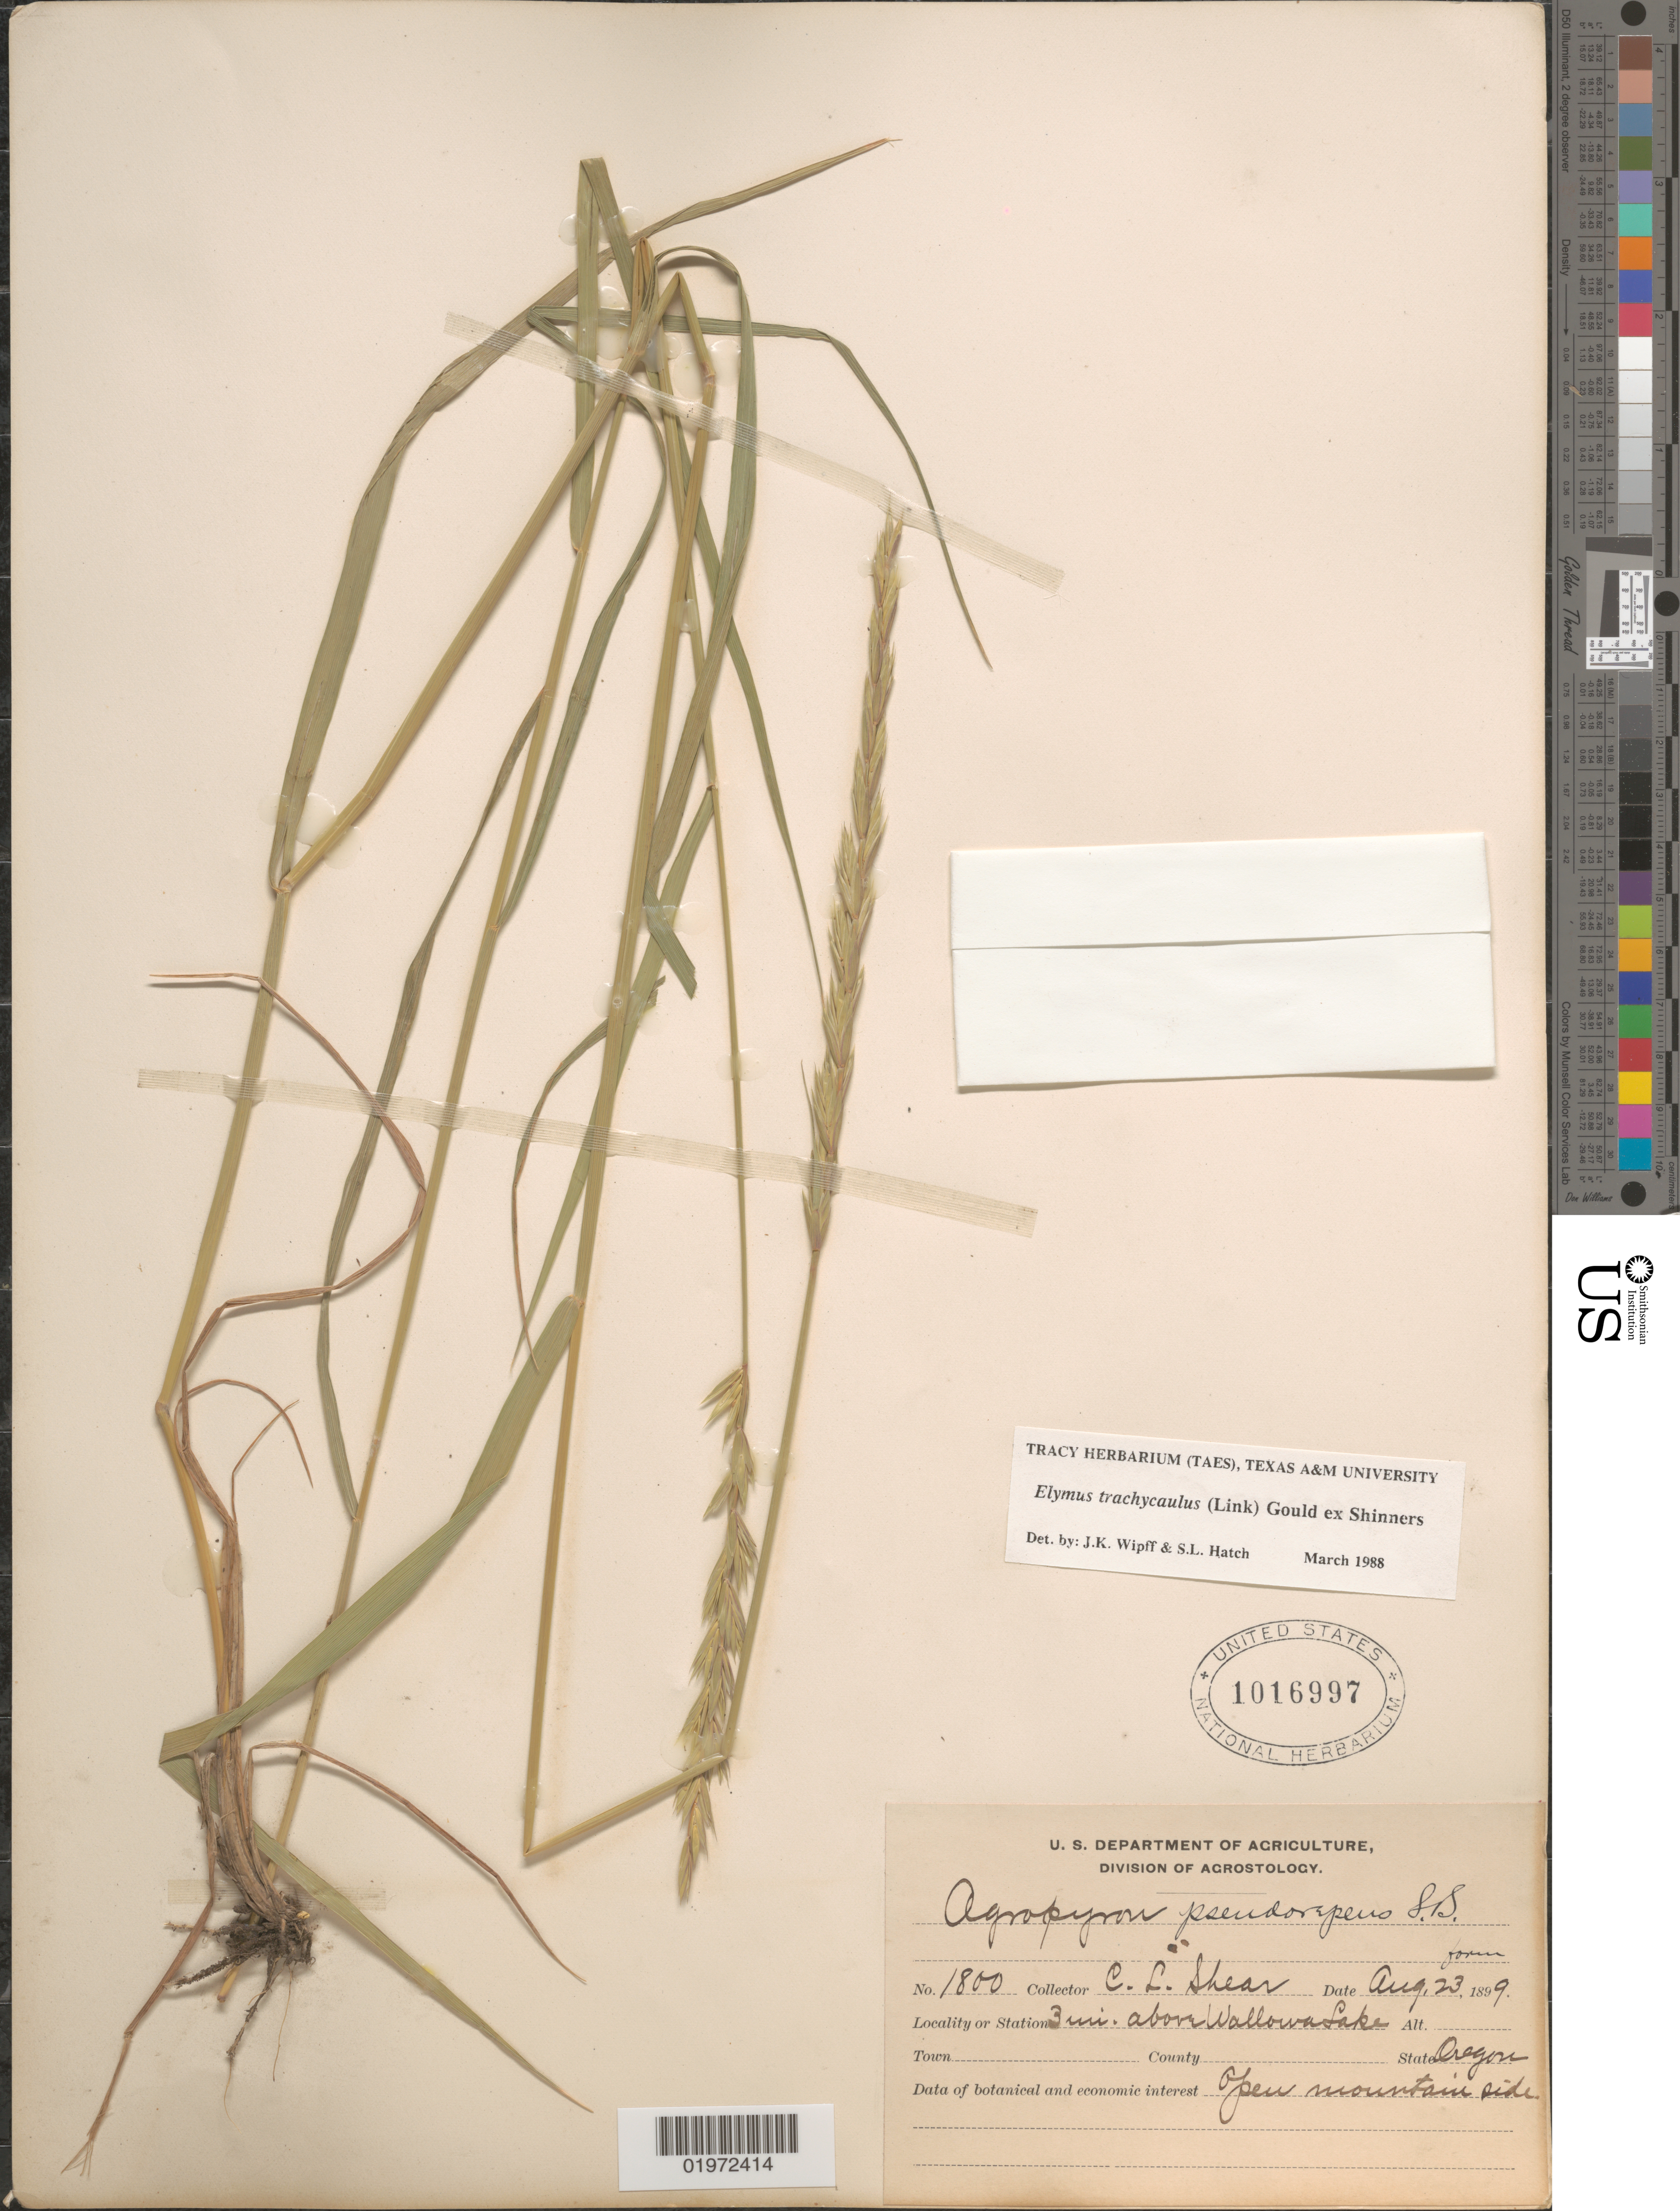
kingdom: Plantae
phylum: Tracheophyta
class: Liliopsida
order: Poales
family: Poaceae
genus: Elymus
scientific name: Elymus trachycaulus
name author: (Link) Gould ex Shinners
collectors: C. L. Shear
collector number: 1800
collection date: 1899-08-23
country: United States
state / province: Oregon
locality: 3 mi. above Wallowa Lake. Open mountain side.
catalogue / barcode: US 1016997